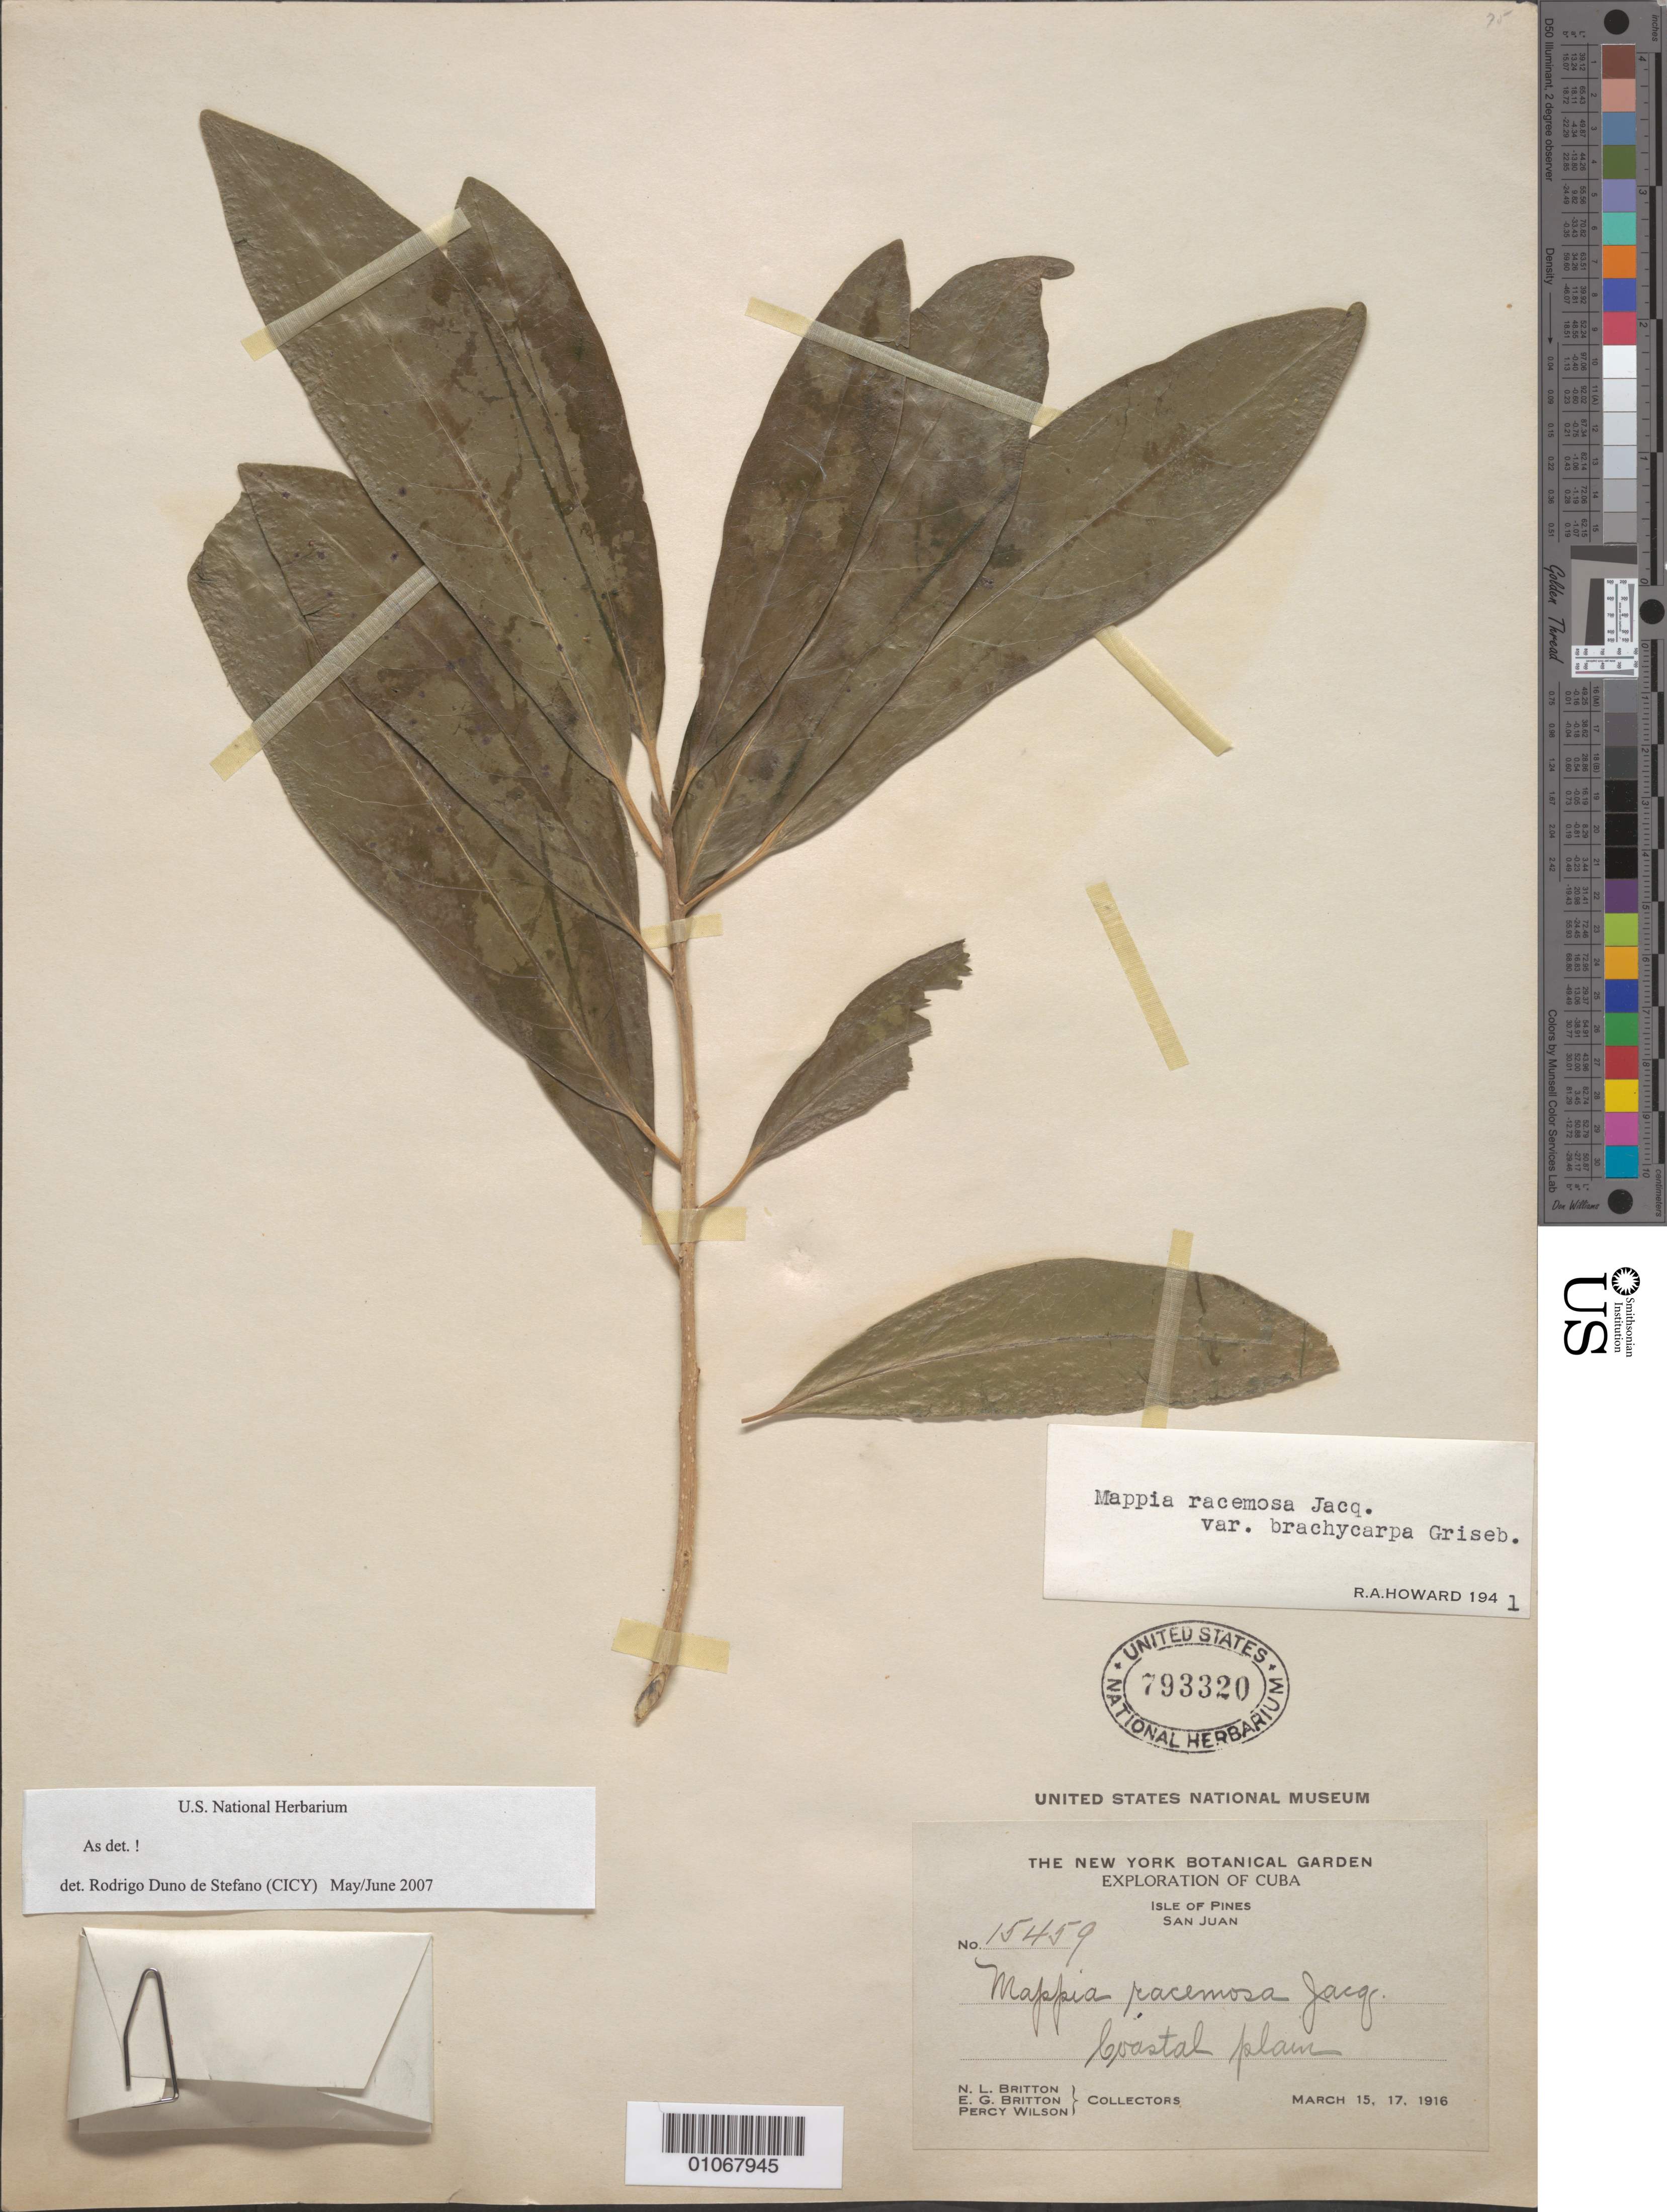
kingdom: Plantae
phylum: Tracheophyta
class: Magnoliopsida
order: Icacinales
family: Icacinaceae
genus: Mappia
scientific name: Mappia racemosa var. brachycarpa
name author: Griseb.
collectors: N. Britton, E. G. Britton & P. Wilson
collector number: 15459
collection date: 1916-03-15/1916-03-17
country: Cuba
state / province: Isla de la Juventud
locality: Isle of Pines, San Juan.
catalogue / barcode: US 793320